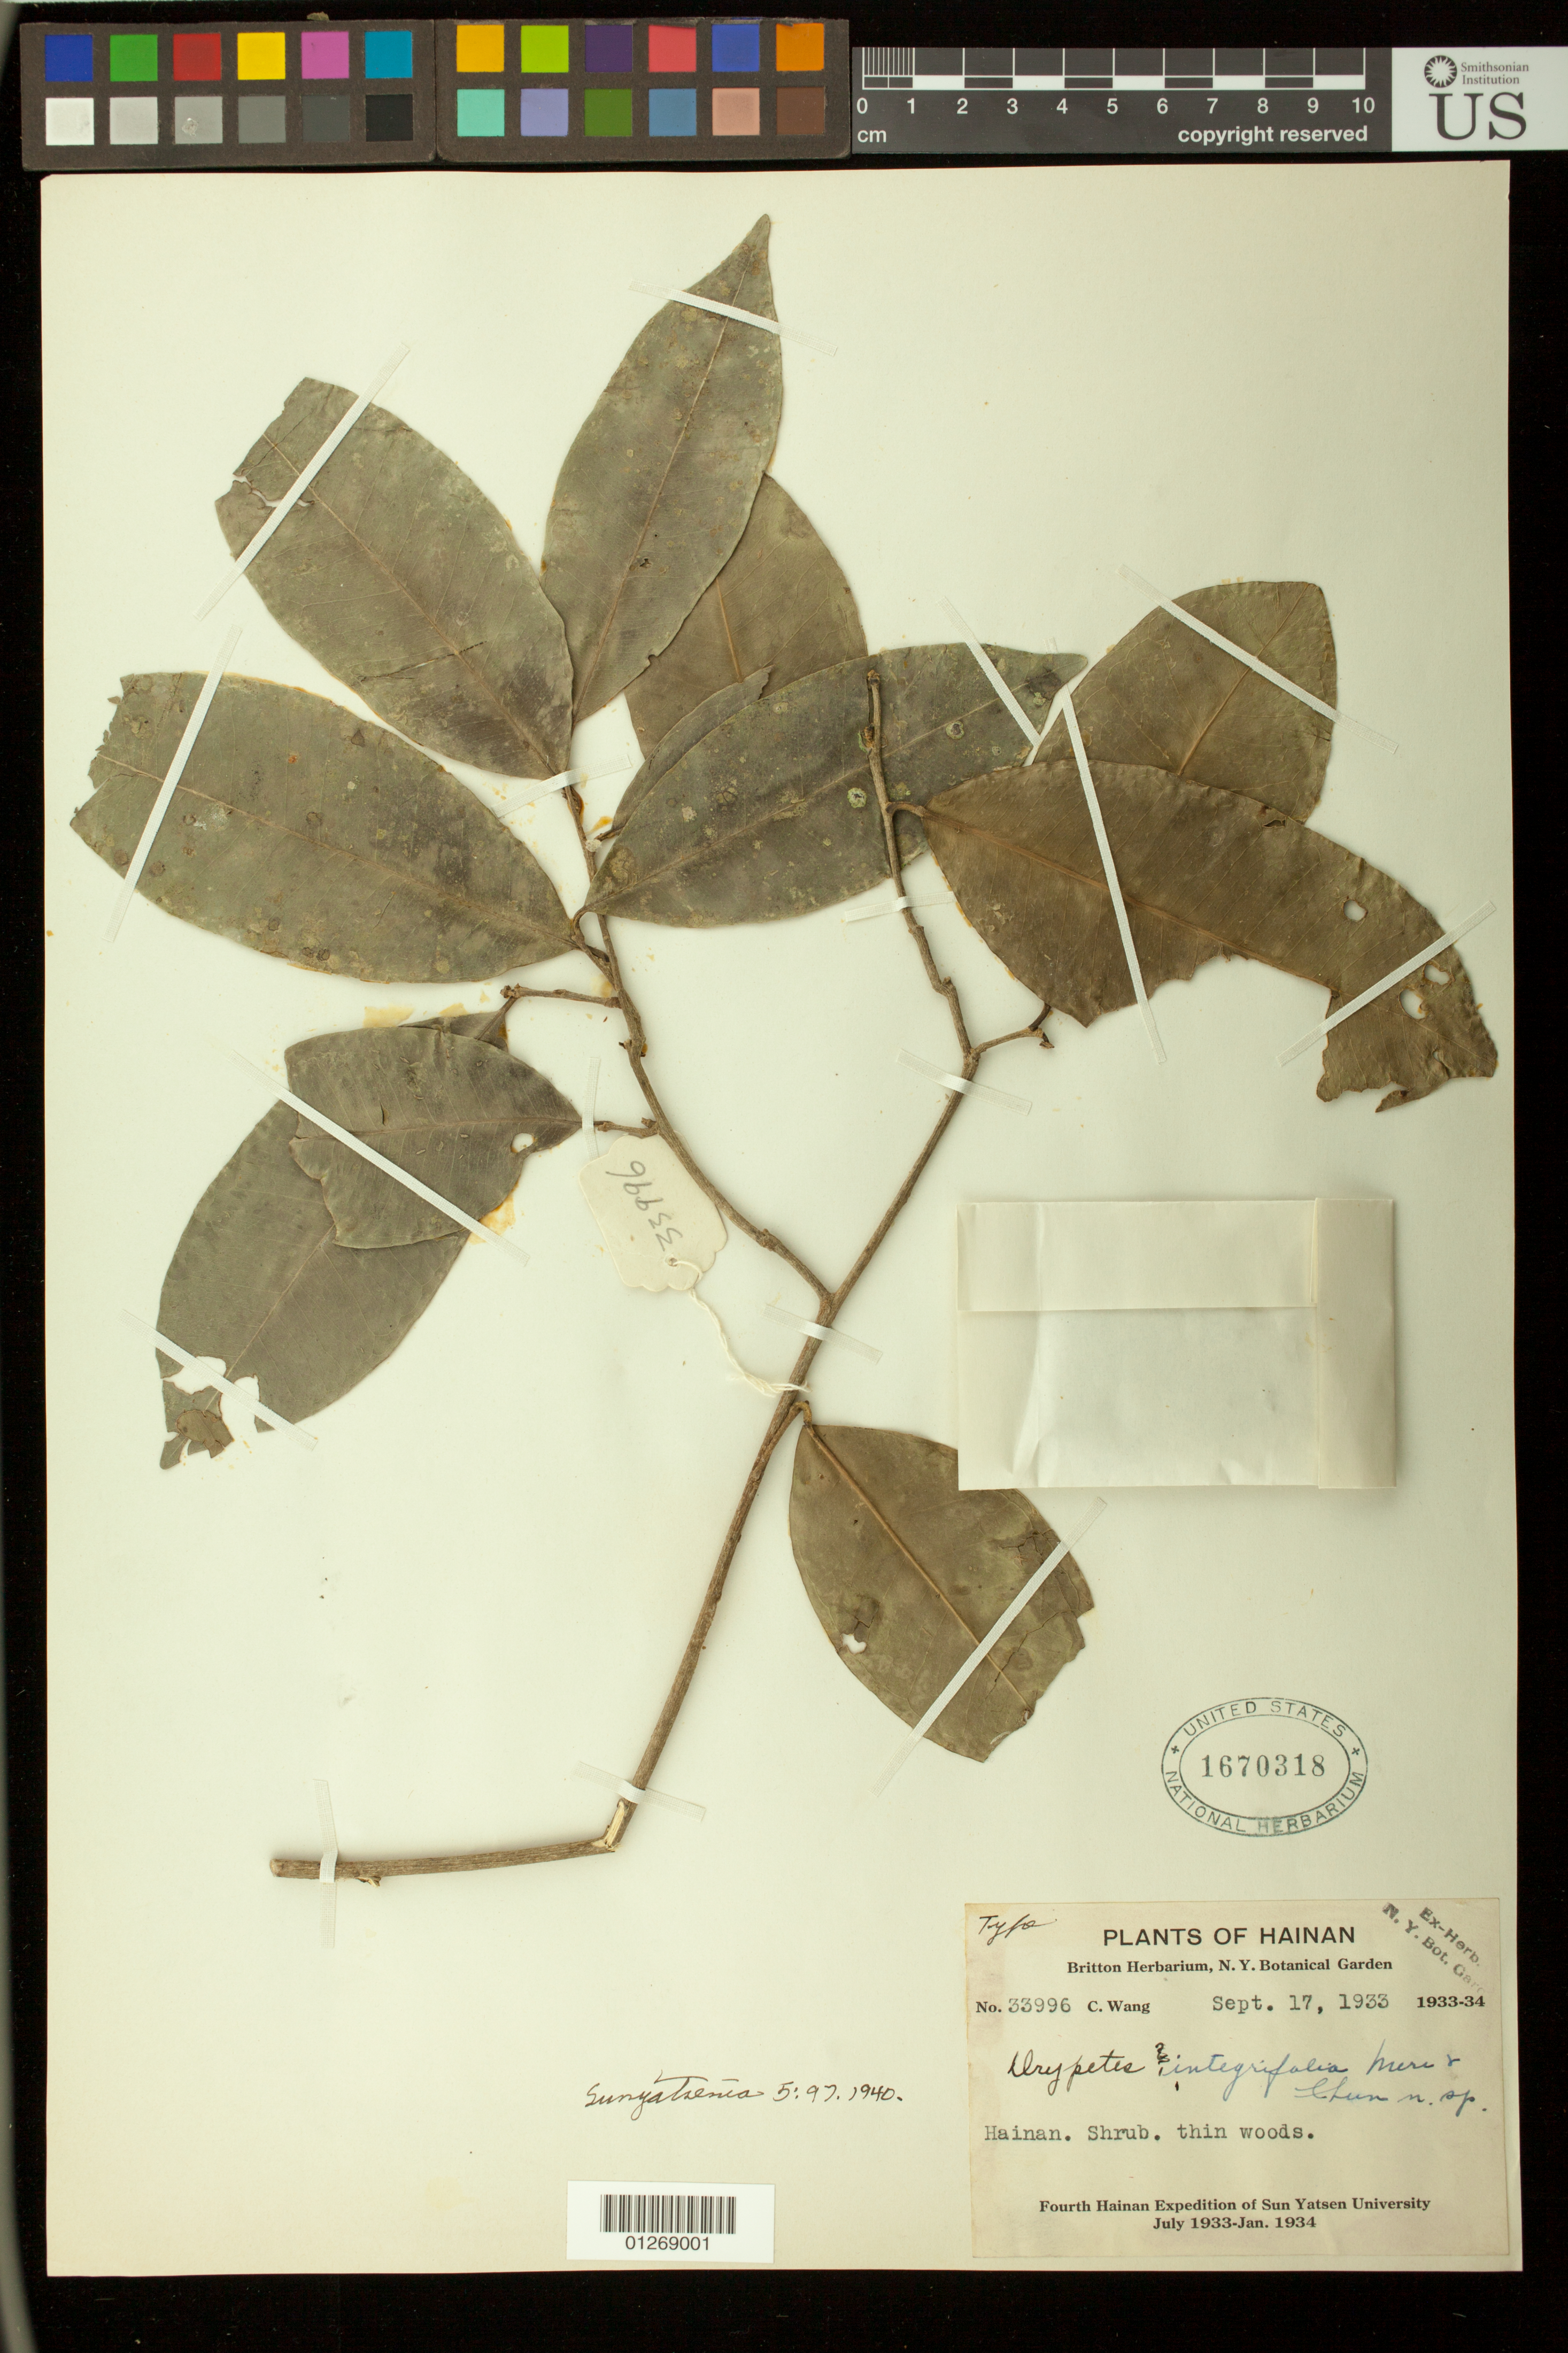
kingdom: Plantae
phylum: Tracheophyta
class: Magnoliopsida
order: Malpighiales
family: Putranjivaceae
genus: Drypetes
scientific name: Drypetes integrifolia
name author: Merr. & Chun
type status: Isosyntype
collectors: C. Wang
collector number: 33996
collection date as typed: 17 Sep 1933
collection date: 1933-09-17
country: China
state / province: Hainan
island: Hainan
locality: Yaichow.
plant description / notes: Specimen annotated "Type" (by Merrill?) but protologue cites 2 collections, with neither designated as type.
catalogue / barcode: US 1670318